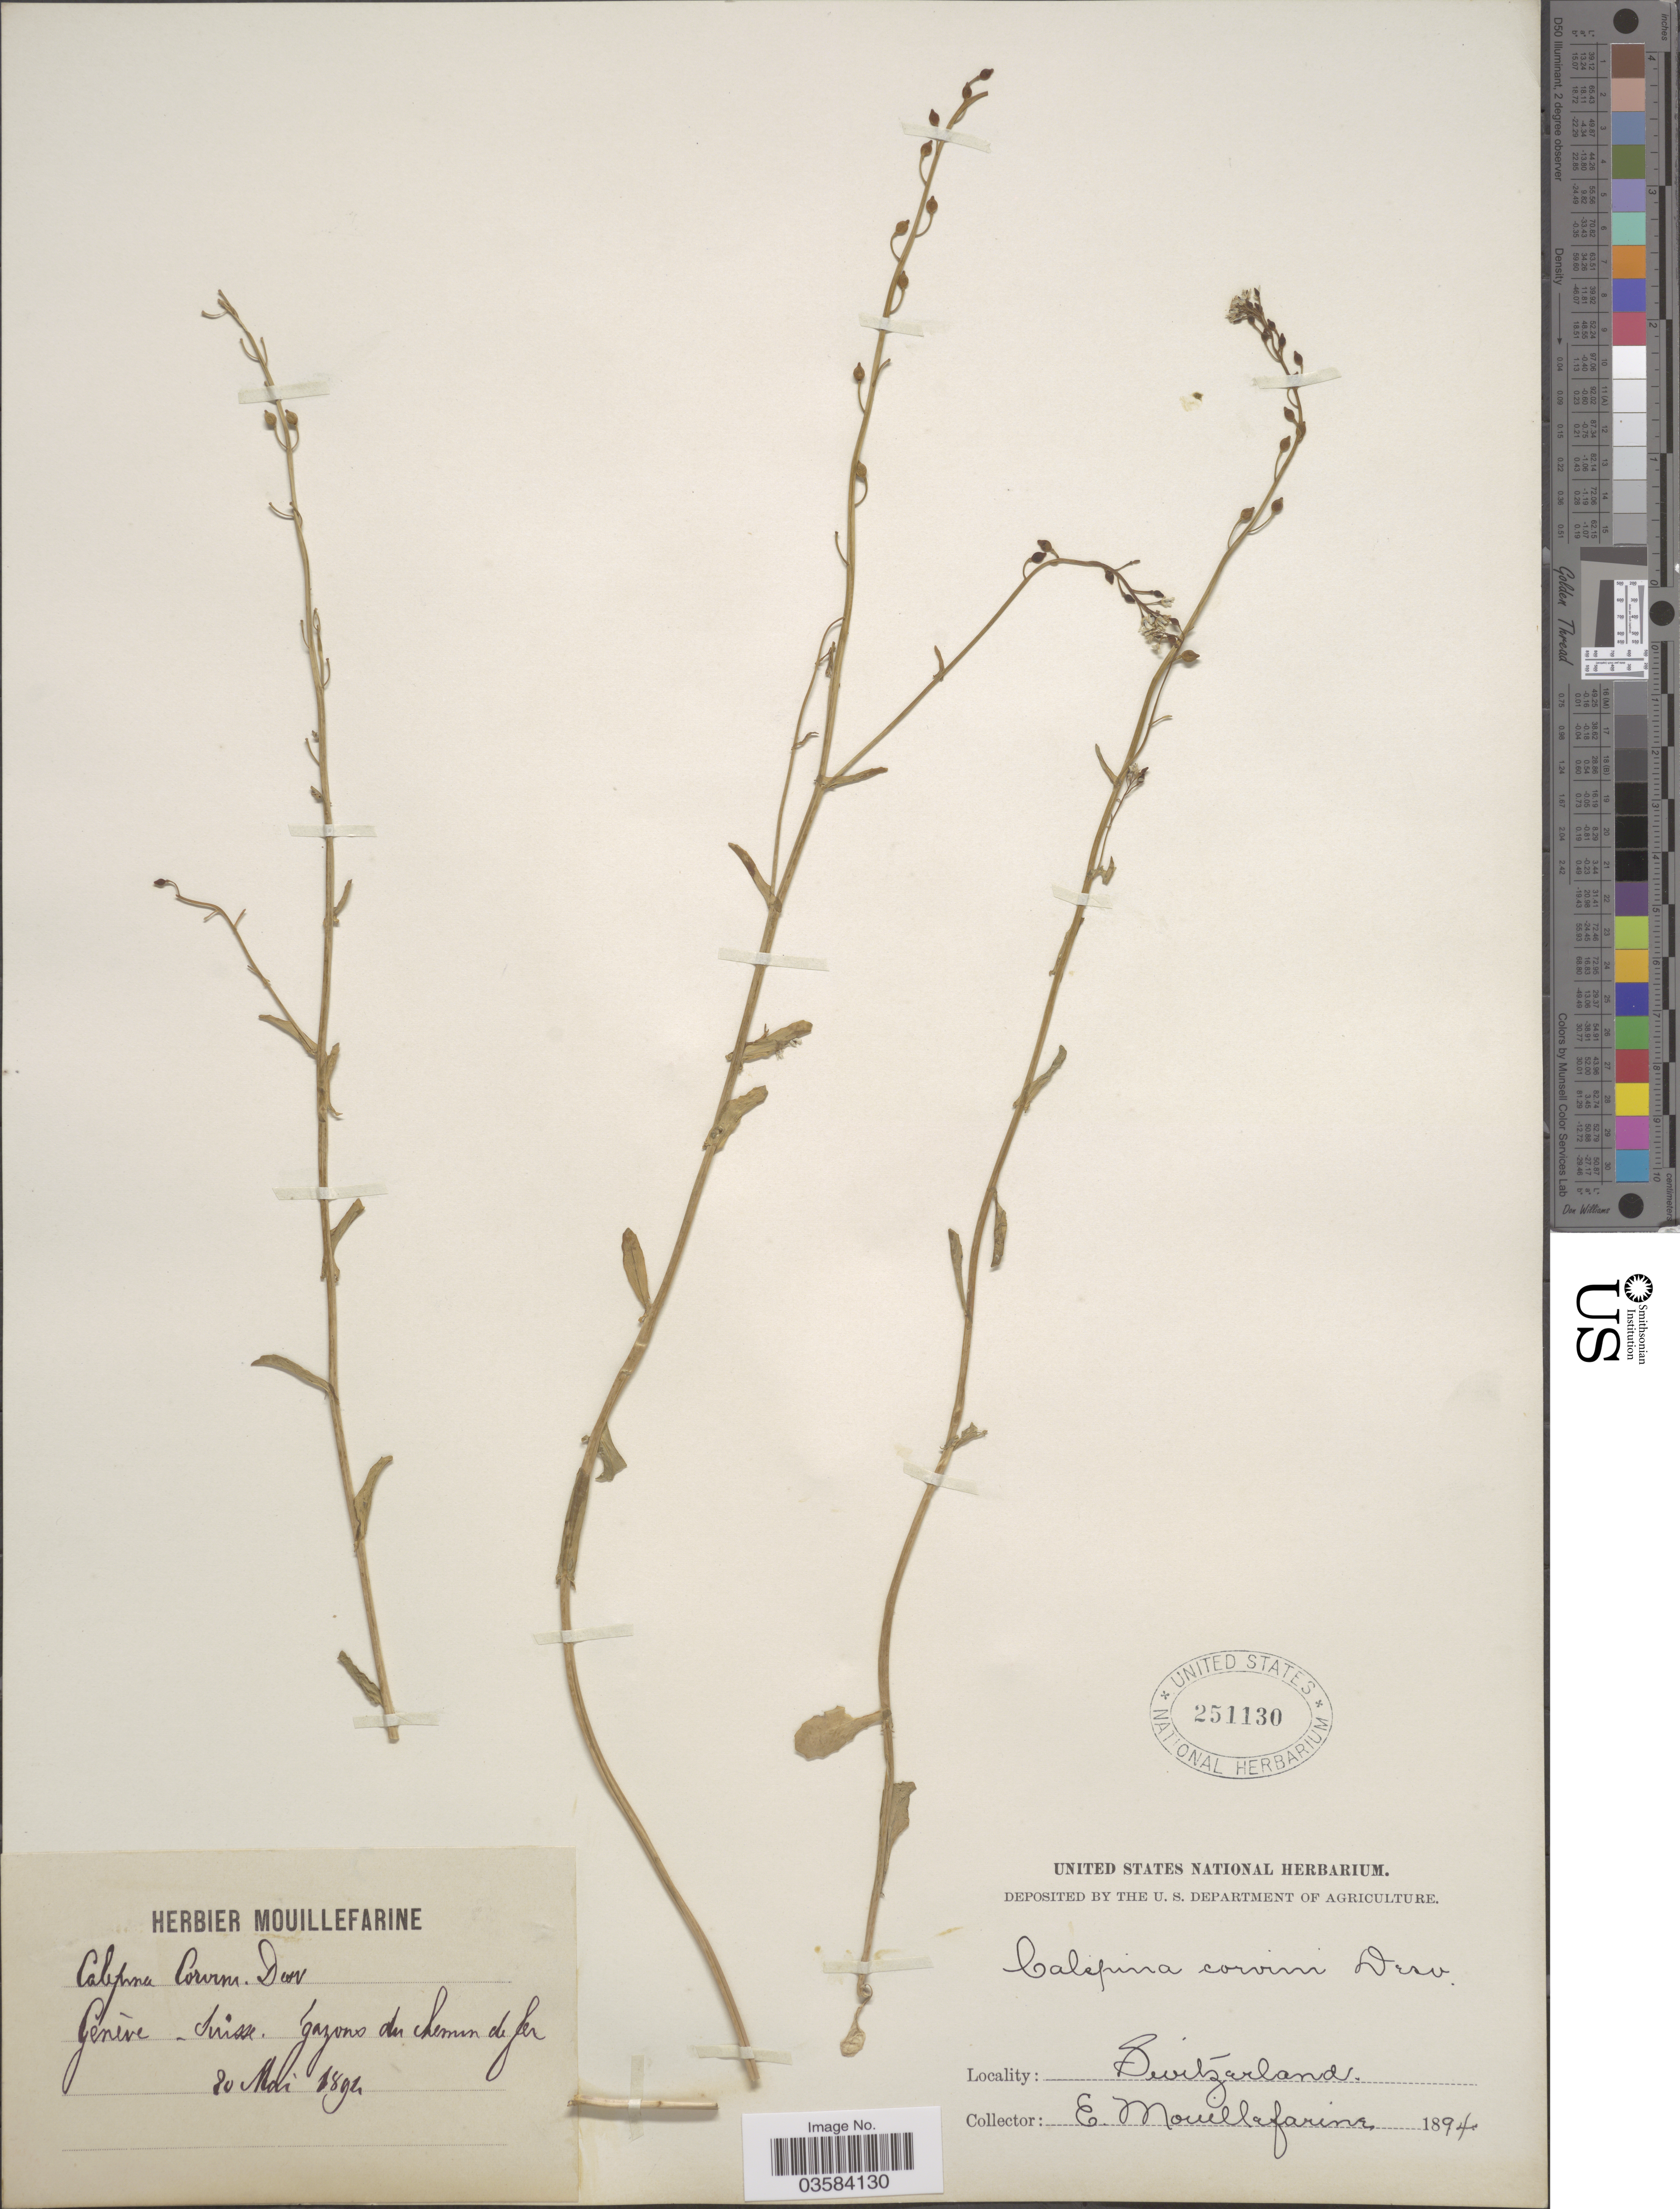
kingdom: Plantae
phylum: Tracheophyta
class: Magnoliopsida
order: Brassicales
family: Brassicaceae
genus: Calepina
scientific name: Calepina corvini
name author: (All.) Desv.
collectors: E. Mouillefarine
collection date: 1894-05-20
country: Switzerland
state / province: Genève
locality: Genéve. Suisse Gazons des chemin de fer.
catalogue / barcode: US 251130